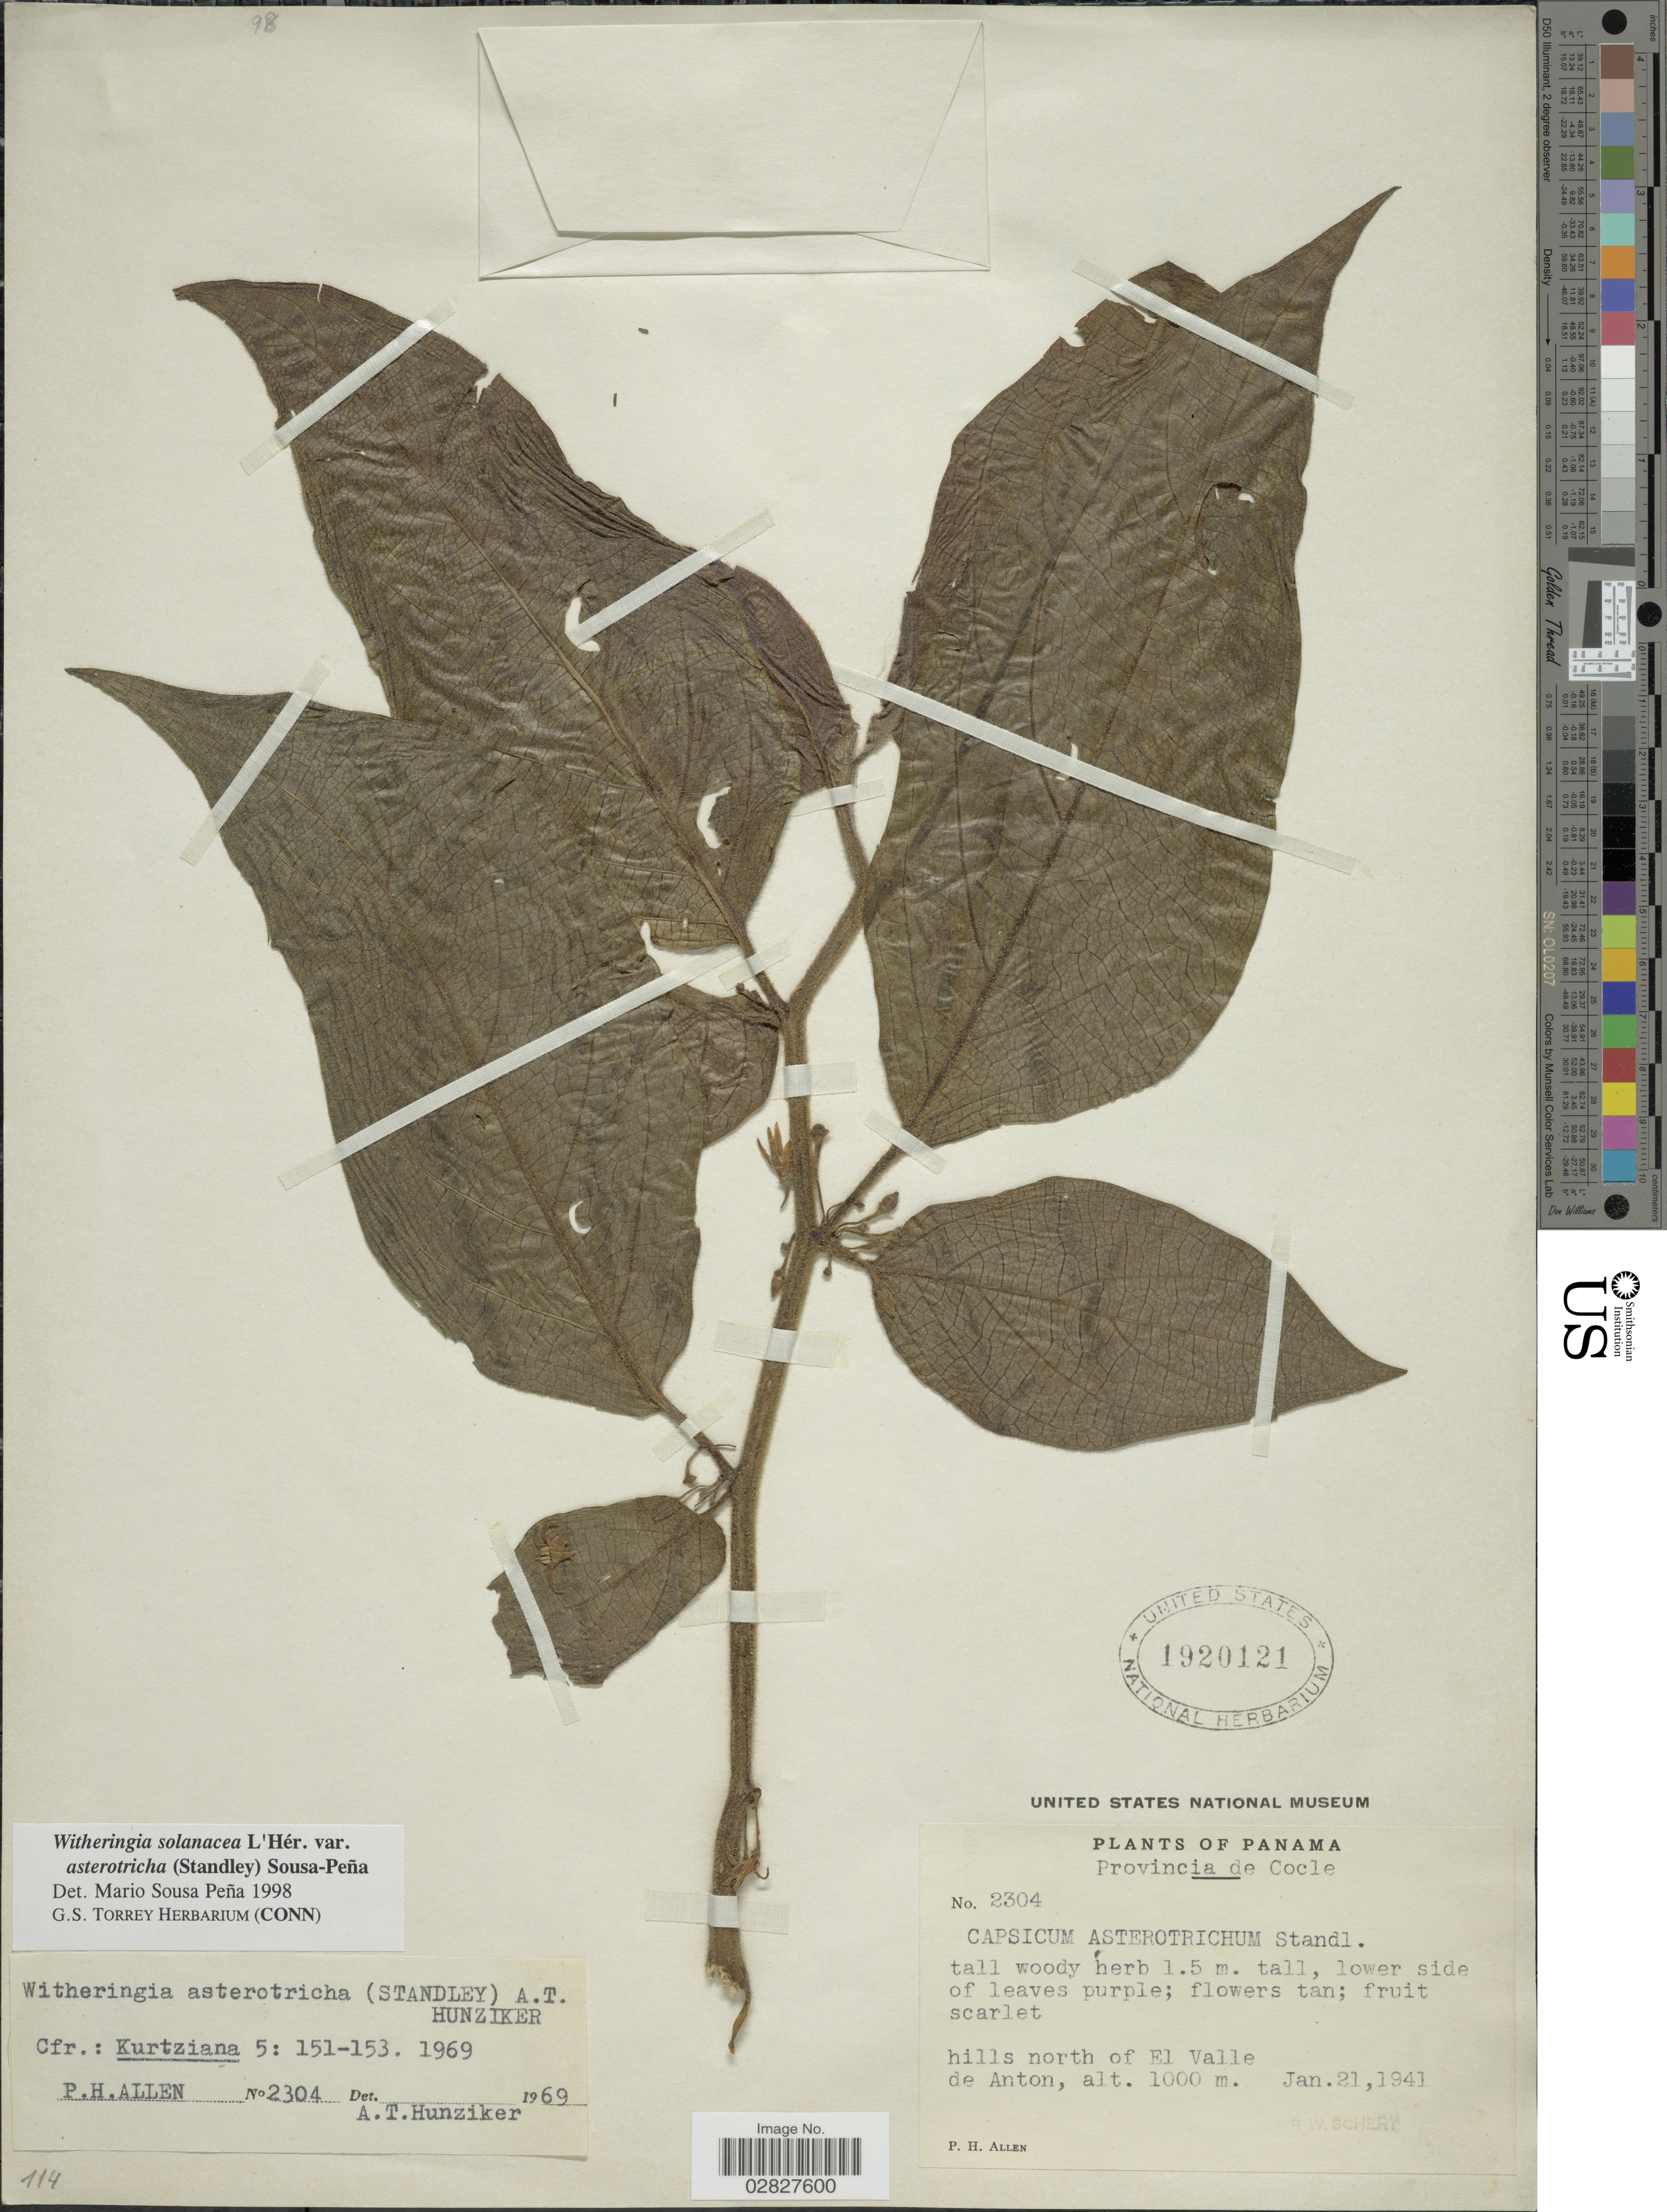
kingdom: Plantae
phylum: Tracheophyta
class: Magnoliopsida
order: Solanales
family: Solanaceae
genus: Witheringia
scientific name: Witheringia solanacea var. asterotricha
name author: (Standl.) Sousa-Peña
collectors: P. H. Allen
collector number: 2304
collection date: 1941-01-21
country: Panama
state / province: Coclé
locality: Hills north of El Valle de Anton.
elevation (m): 1000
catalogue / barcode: US 1920121